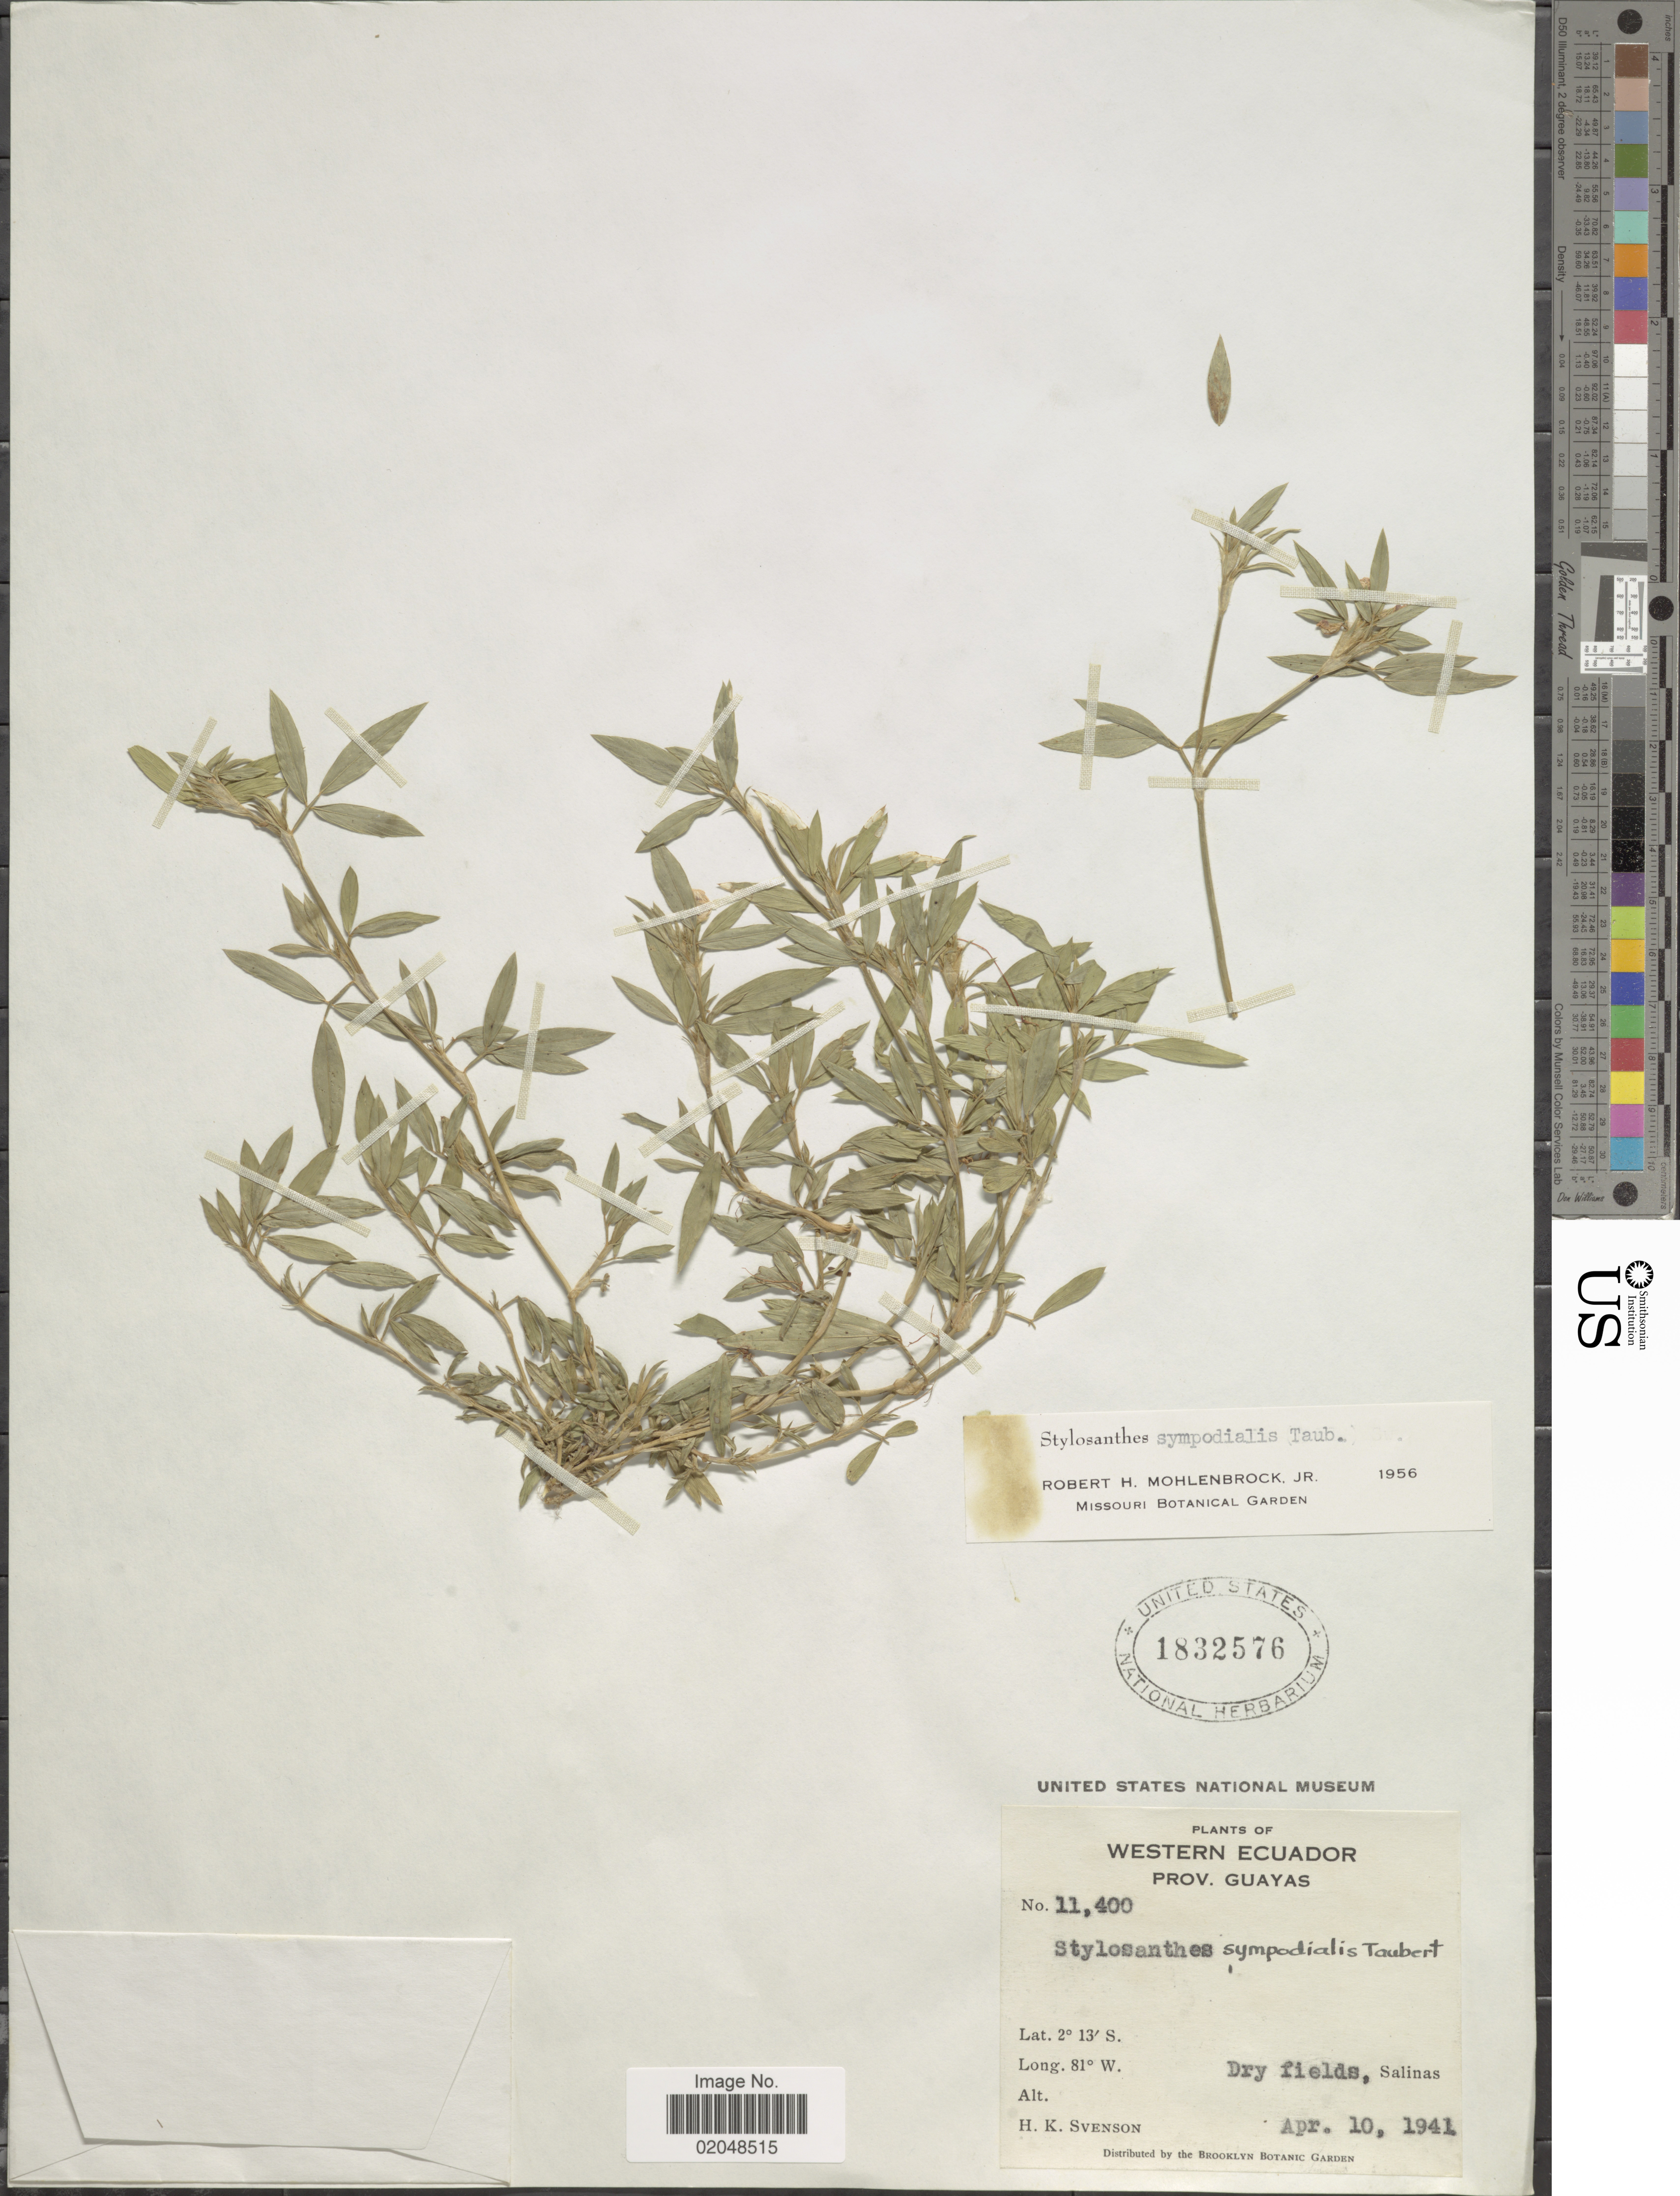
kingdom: Plantae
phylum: Tracheophyta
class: Magnoliopsida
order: Fabales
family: Fabaceae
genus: Stylosanthes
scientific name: Stylosanthes sympodialis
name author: Taub.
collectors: H. K. Svenson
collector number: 11400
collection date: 1941-04-10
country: Ecuador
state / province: Guayas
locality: Western Ecuador, dry fields, Salinas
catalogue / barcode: US 1832576